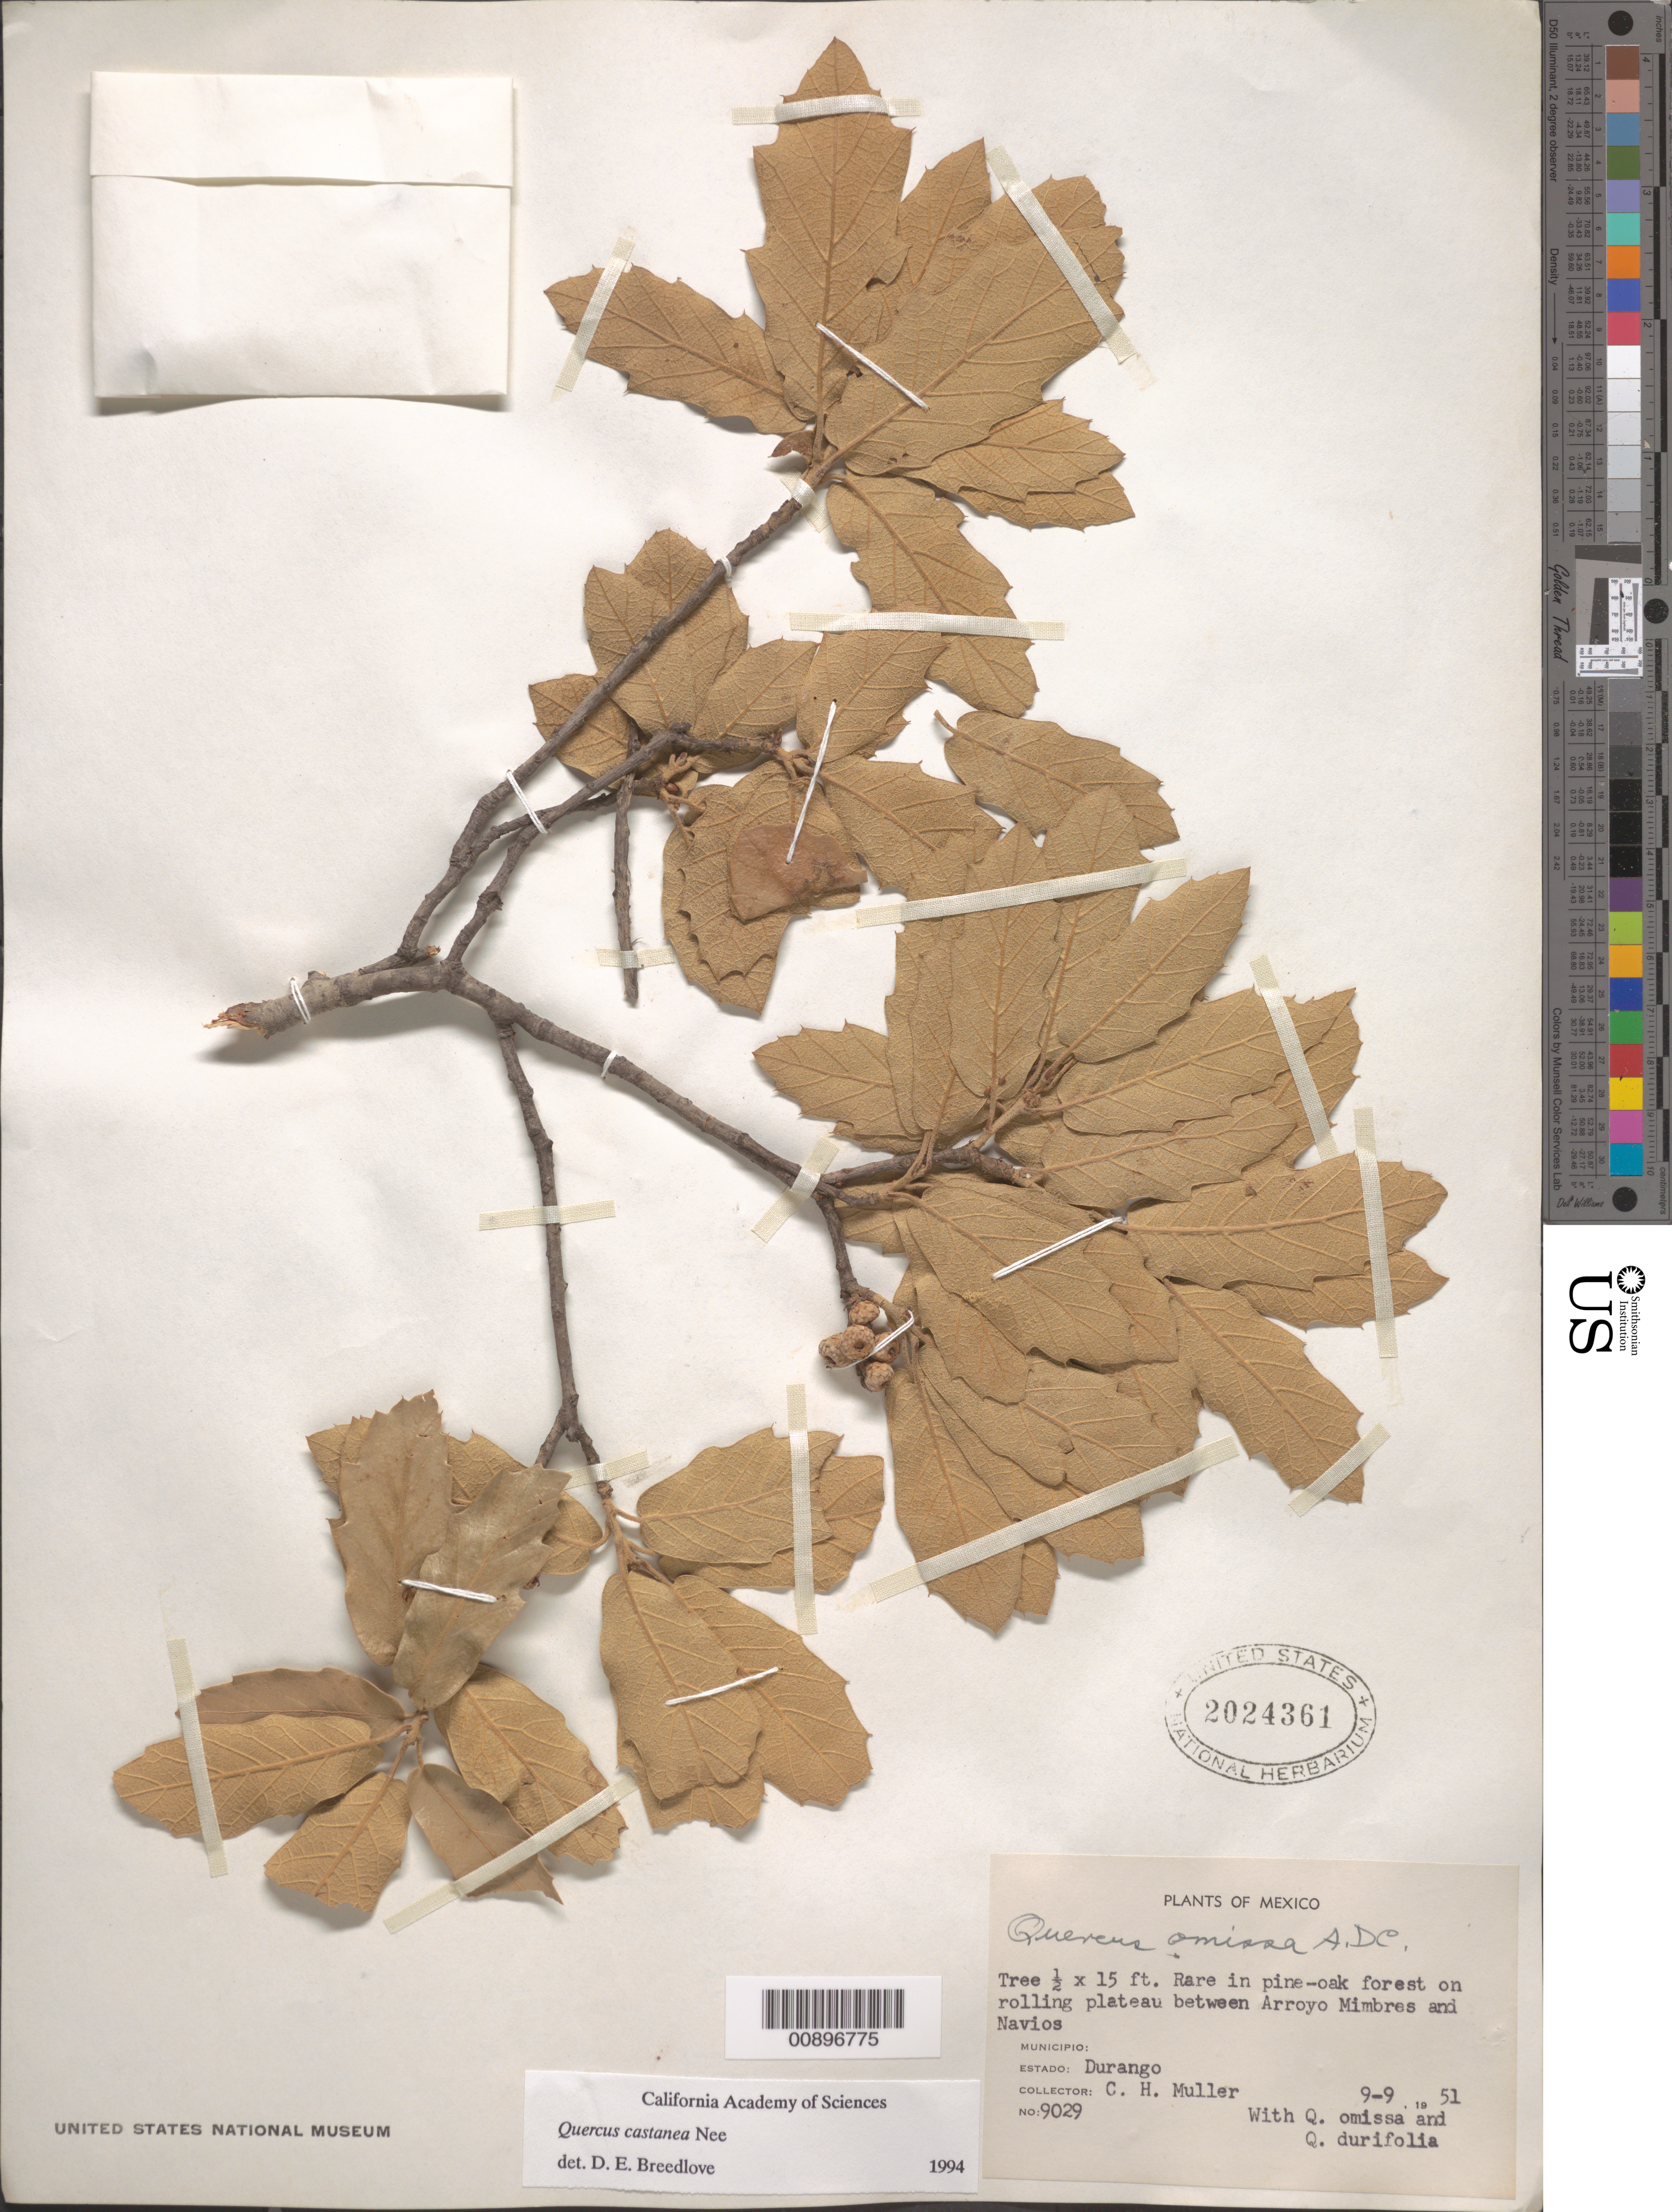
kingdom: Plantae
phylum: Tracheophyta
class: Magnoliopsida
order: Fagales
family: Fagaceae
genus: Quercus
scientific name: Quercus castanea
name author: Née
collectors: C. H. Muller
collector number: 9029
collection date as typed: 09 Sep 1951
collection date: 1951-09-09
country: Mexico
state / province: Durango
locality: Rolling plateau between Arroyo Mimbres and Navios. Durango.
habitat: Pine-oak forest on rolling plateau. With Q. omissa and Q. durifolia.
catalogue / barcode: US 2024361